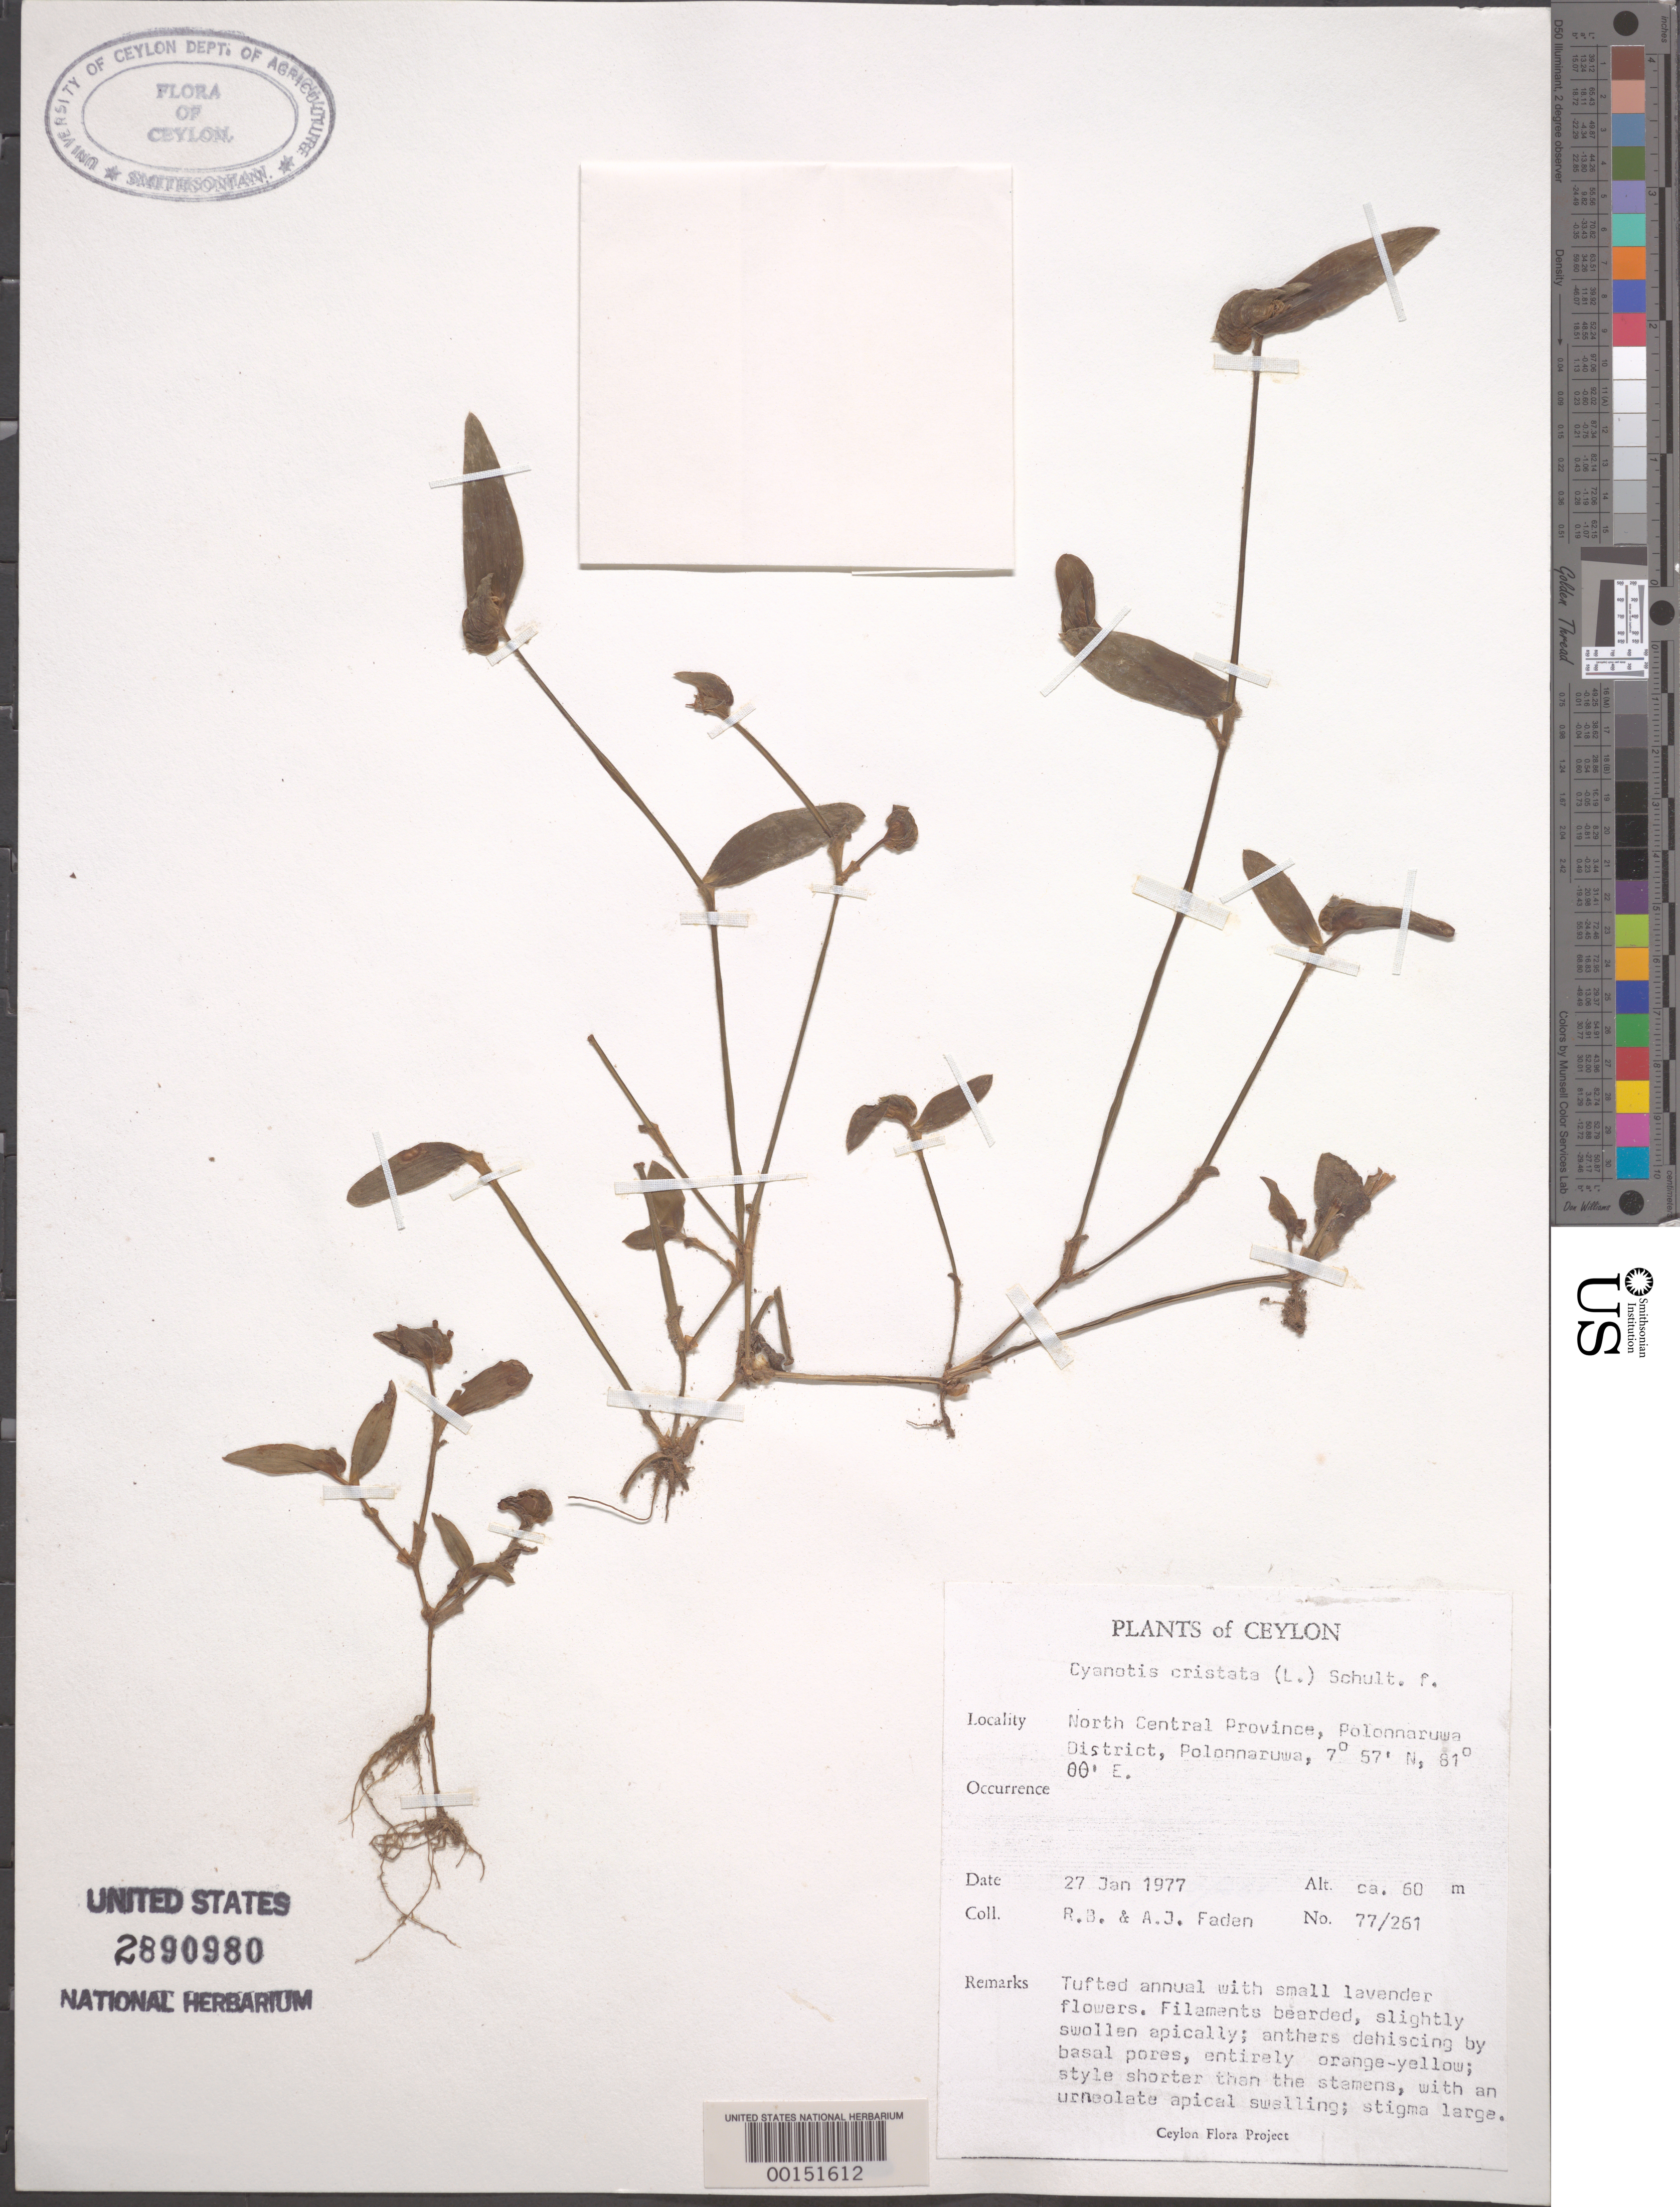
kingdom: Plantae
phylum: Tracheophyta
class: Liliopsida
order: Commelinales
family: Commelinaceae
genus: Cyanotis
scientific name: Cyanotis cristata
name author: (L.) D. Don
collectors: R. B. Faden & A. J. Faden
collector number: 77/261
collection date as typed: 27 Jan 1977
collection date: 1977-01-27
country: Sri Lanka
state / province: North Central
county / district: Polonnaruwa Dist.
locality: Polonnaruwa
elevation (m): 60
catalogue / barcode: US 2890980